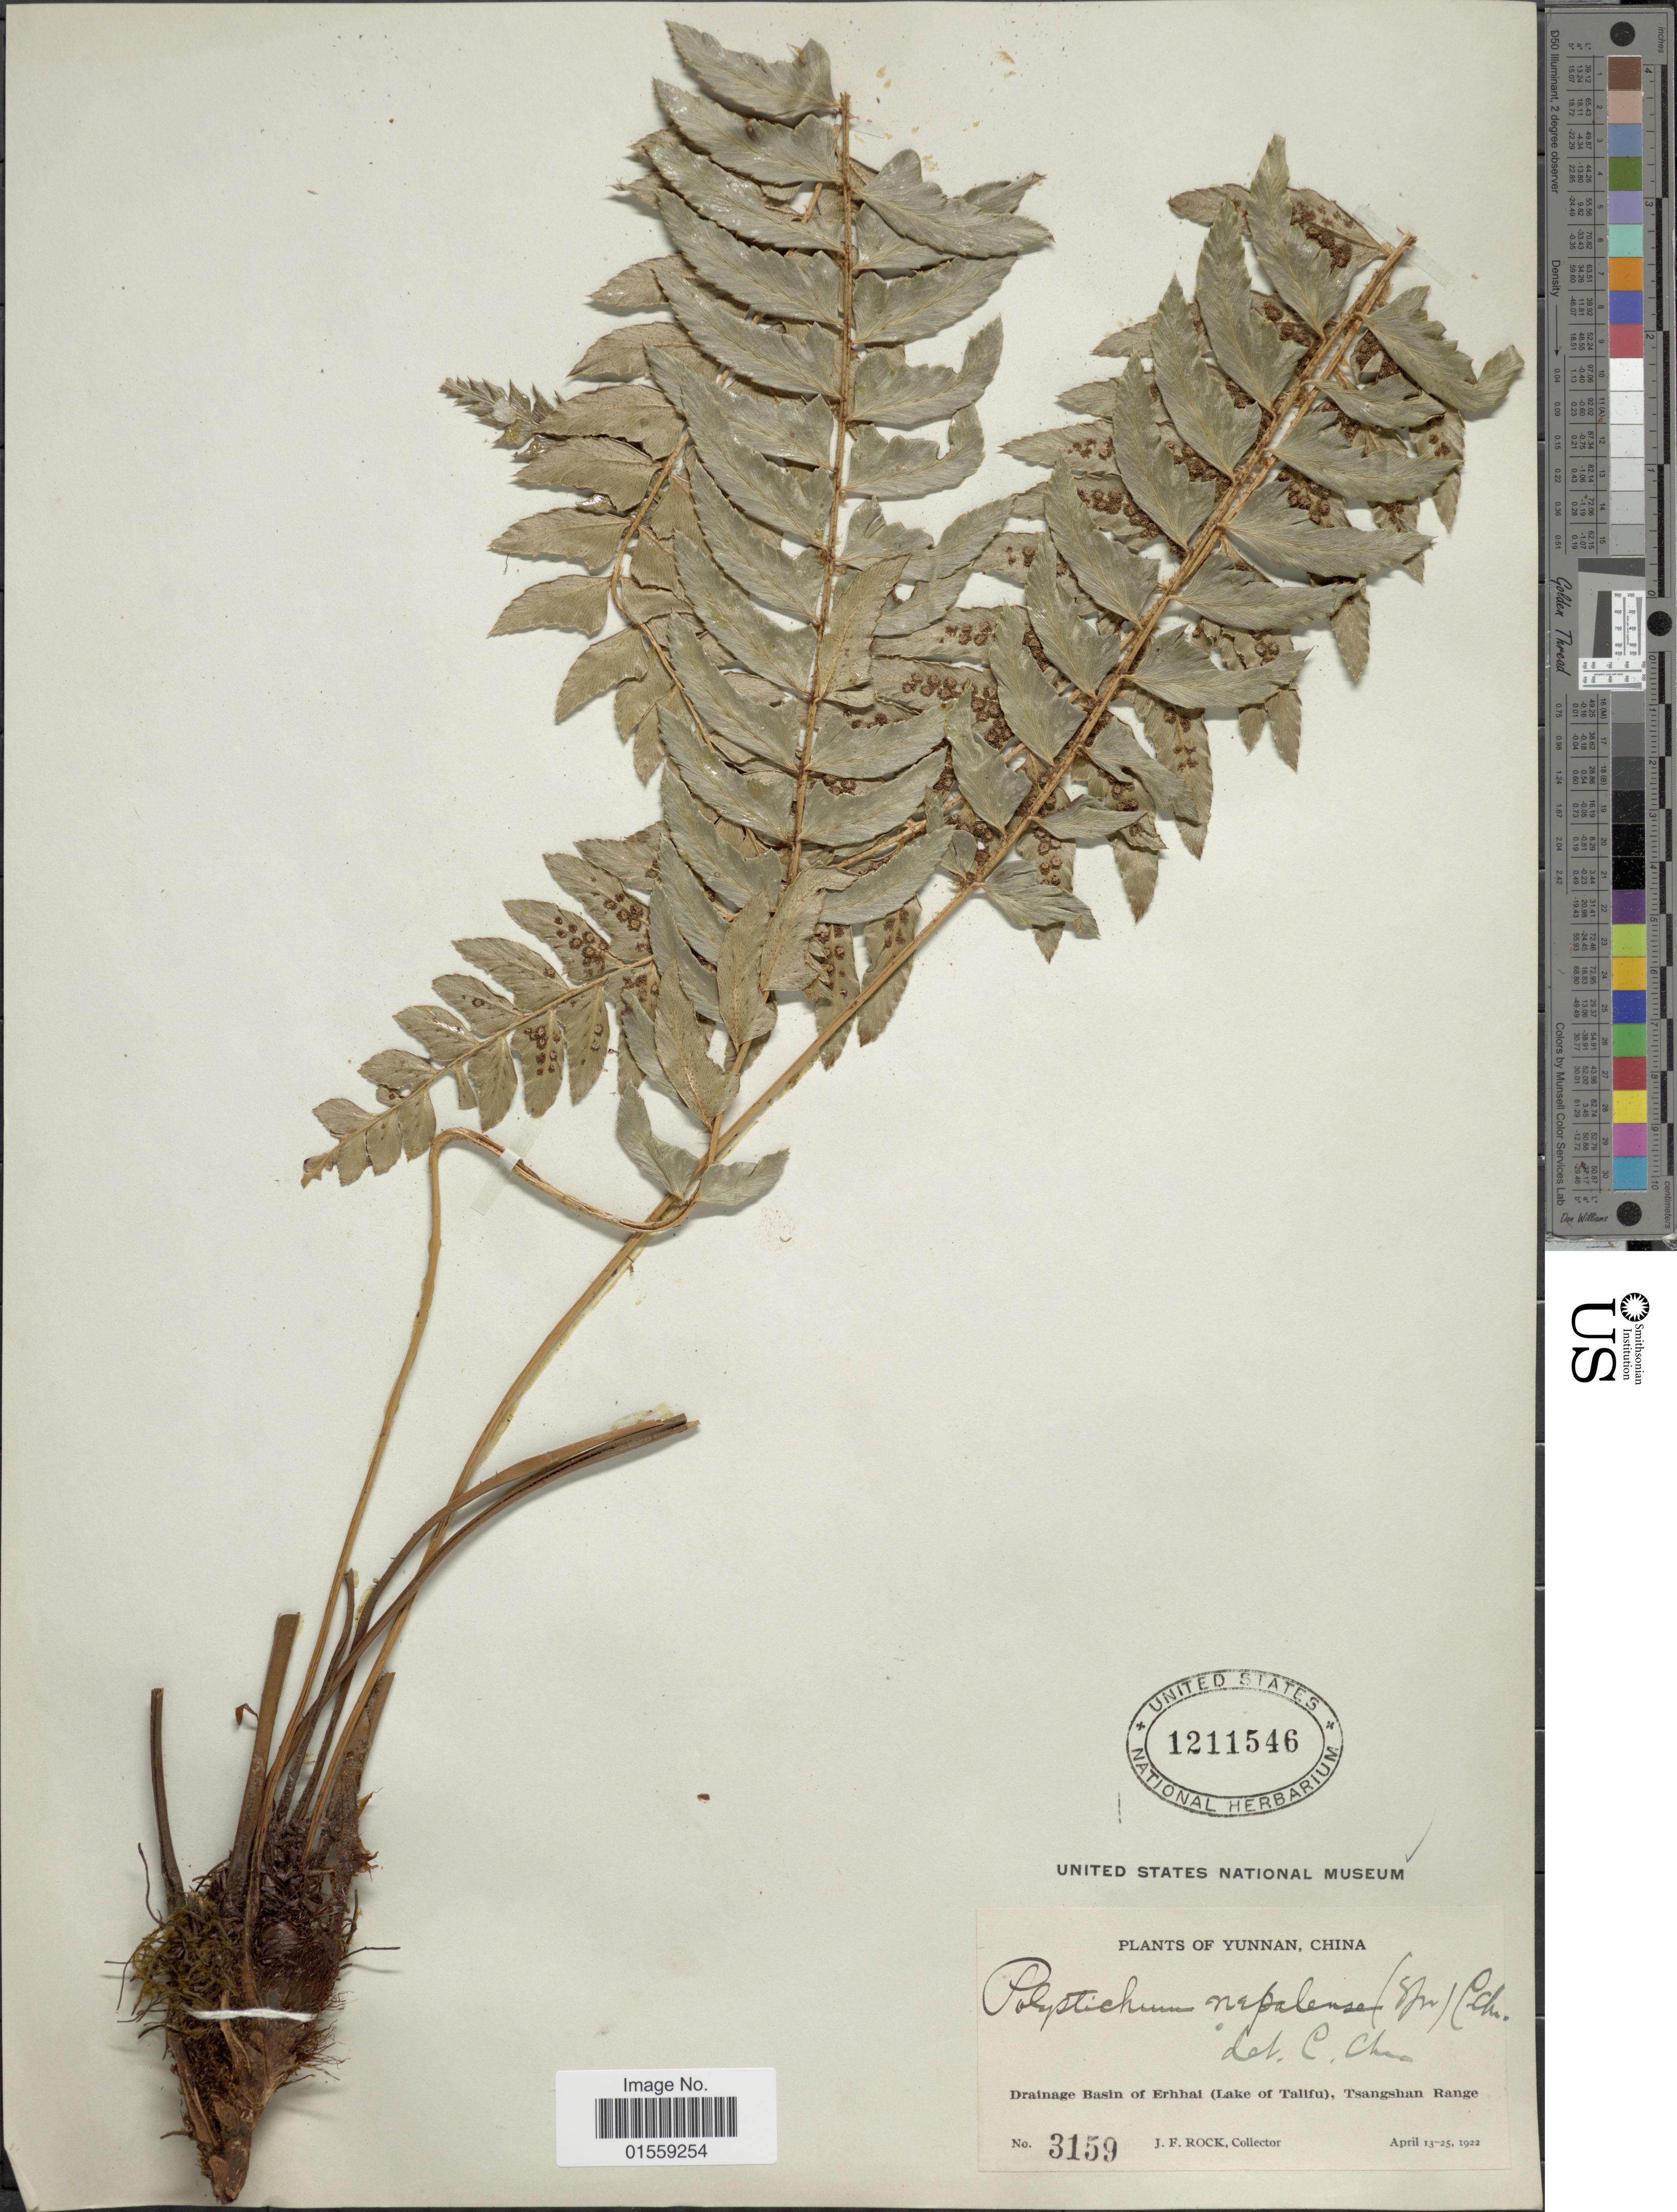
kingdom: Plantae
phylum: Tracheophyta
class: Polypodiopsida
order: Polypodiales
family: Dryopteridaceae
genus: Polystichum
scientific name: Polystichum nepalense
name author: (Spreng.) C. Chr.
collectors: J. Rock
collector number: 3159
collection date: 1922-04-13/1922-04-25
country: China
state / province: Yunnan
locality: Drainage Basin of Erhhai (Lake of Talifu), Tsangshan Range.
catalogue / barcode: US 1211546